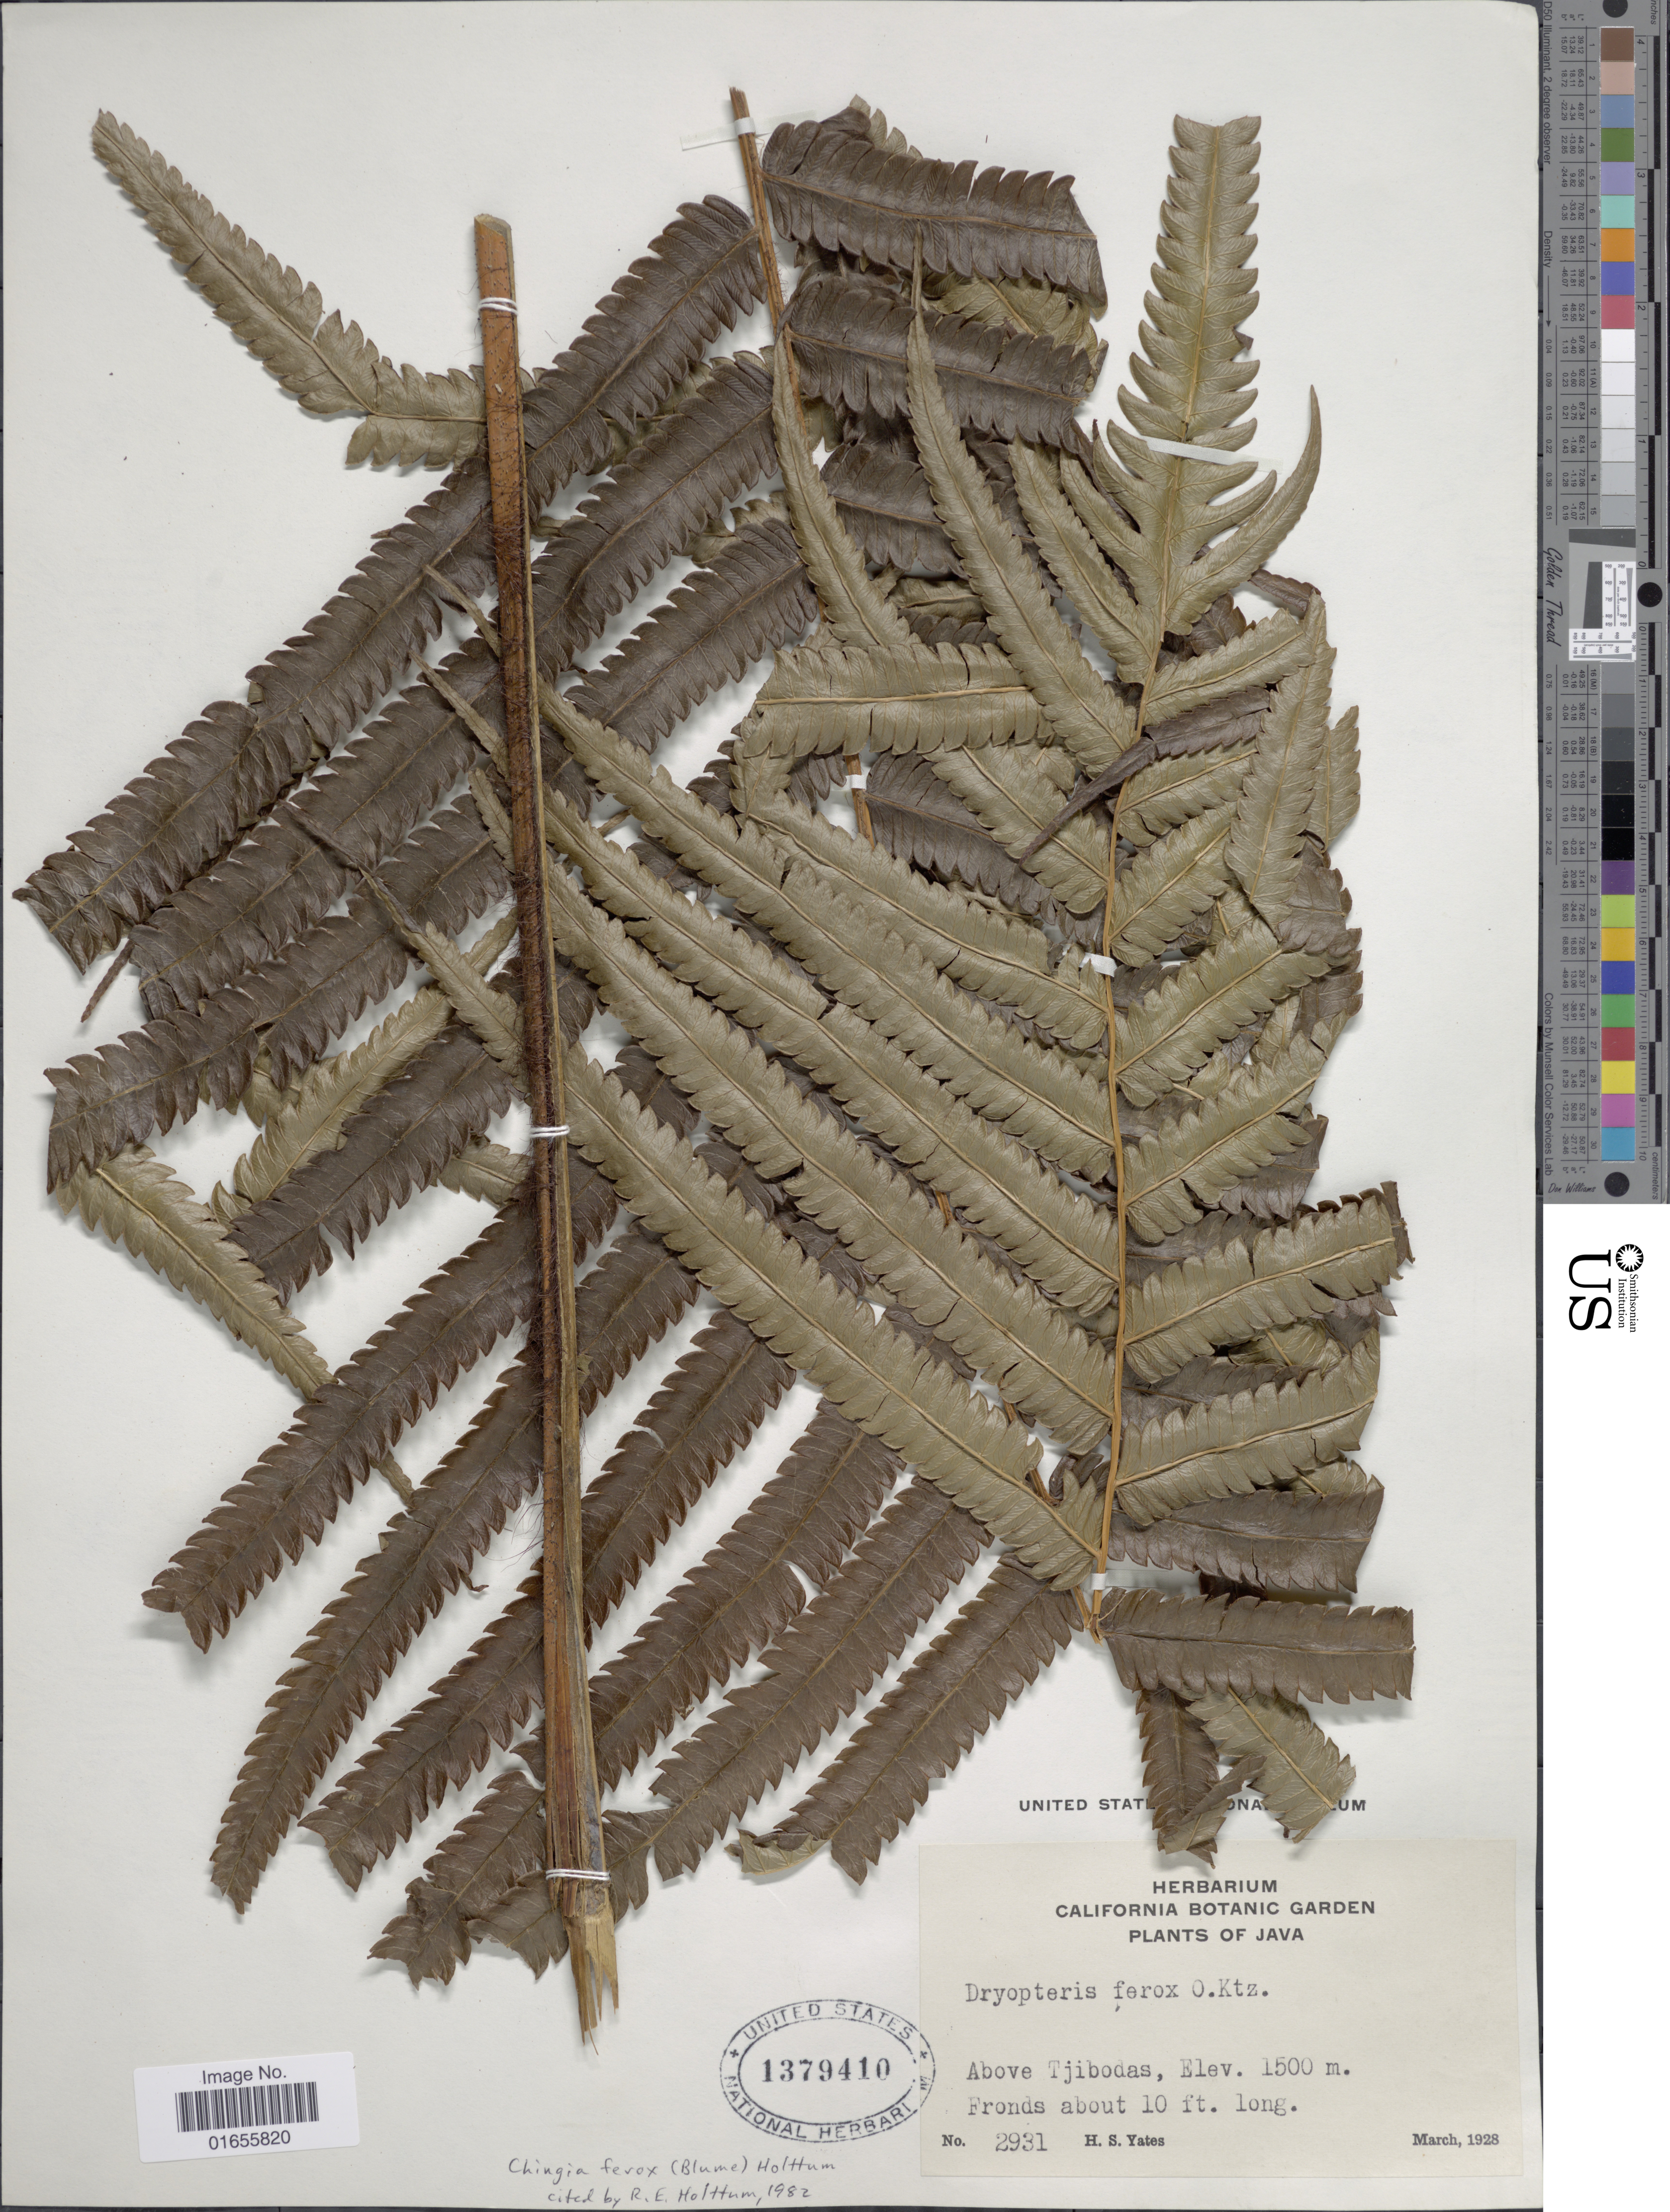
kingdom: Plantae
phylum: Tracheophyta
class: Polypodiopsida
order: Polypodiales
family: Thelypteridaceae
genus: Chingia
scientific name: Chingia ferox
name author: (Blume) Holttum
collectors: H. S. Yates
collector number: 2931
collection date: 1928-03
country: Indonesia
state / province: Java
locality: Above Tjibodas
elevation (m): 1500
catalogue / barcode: US 1379410